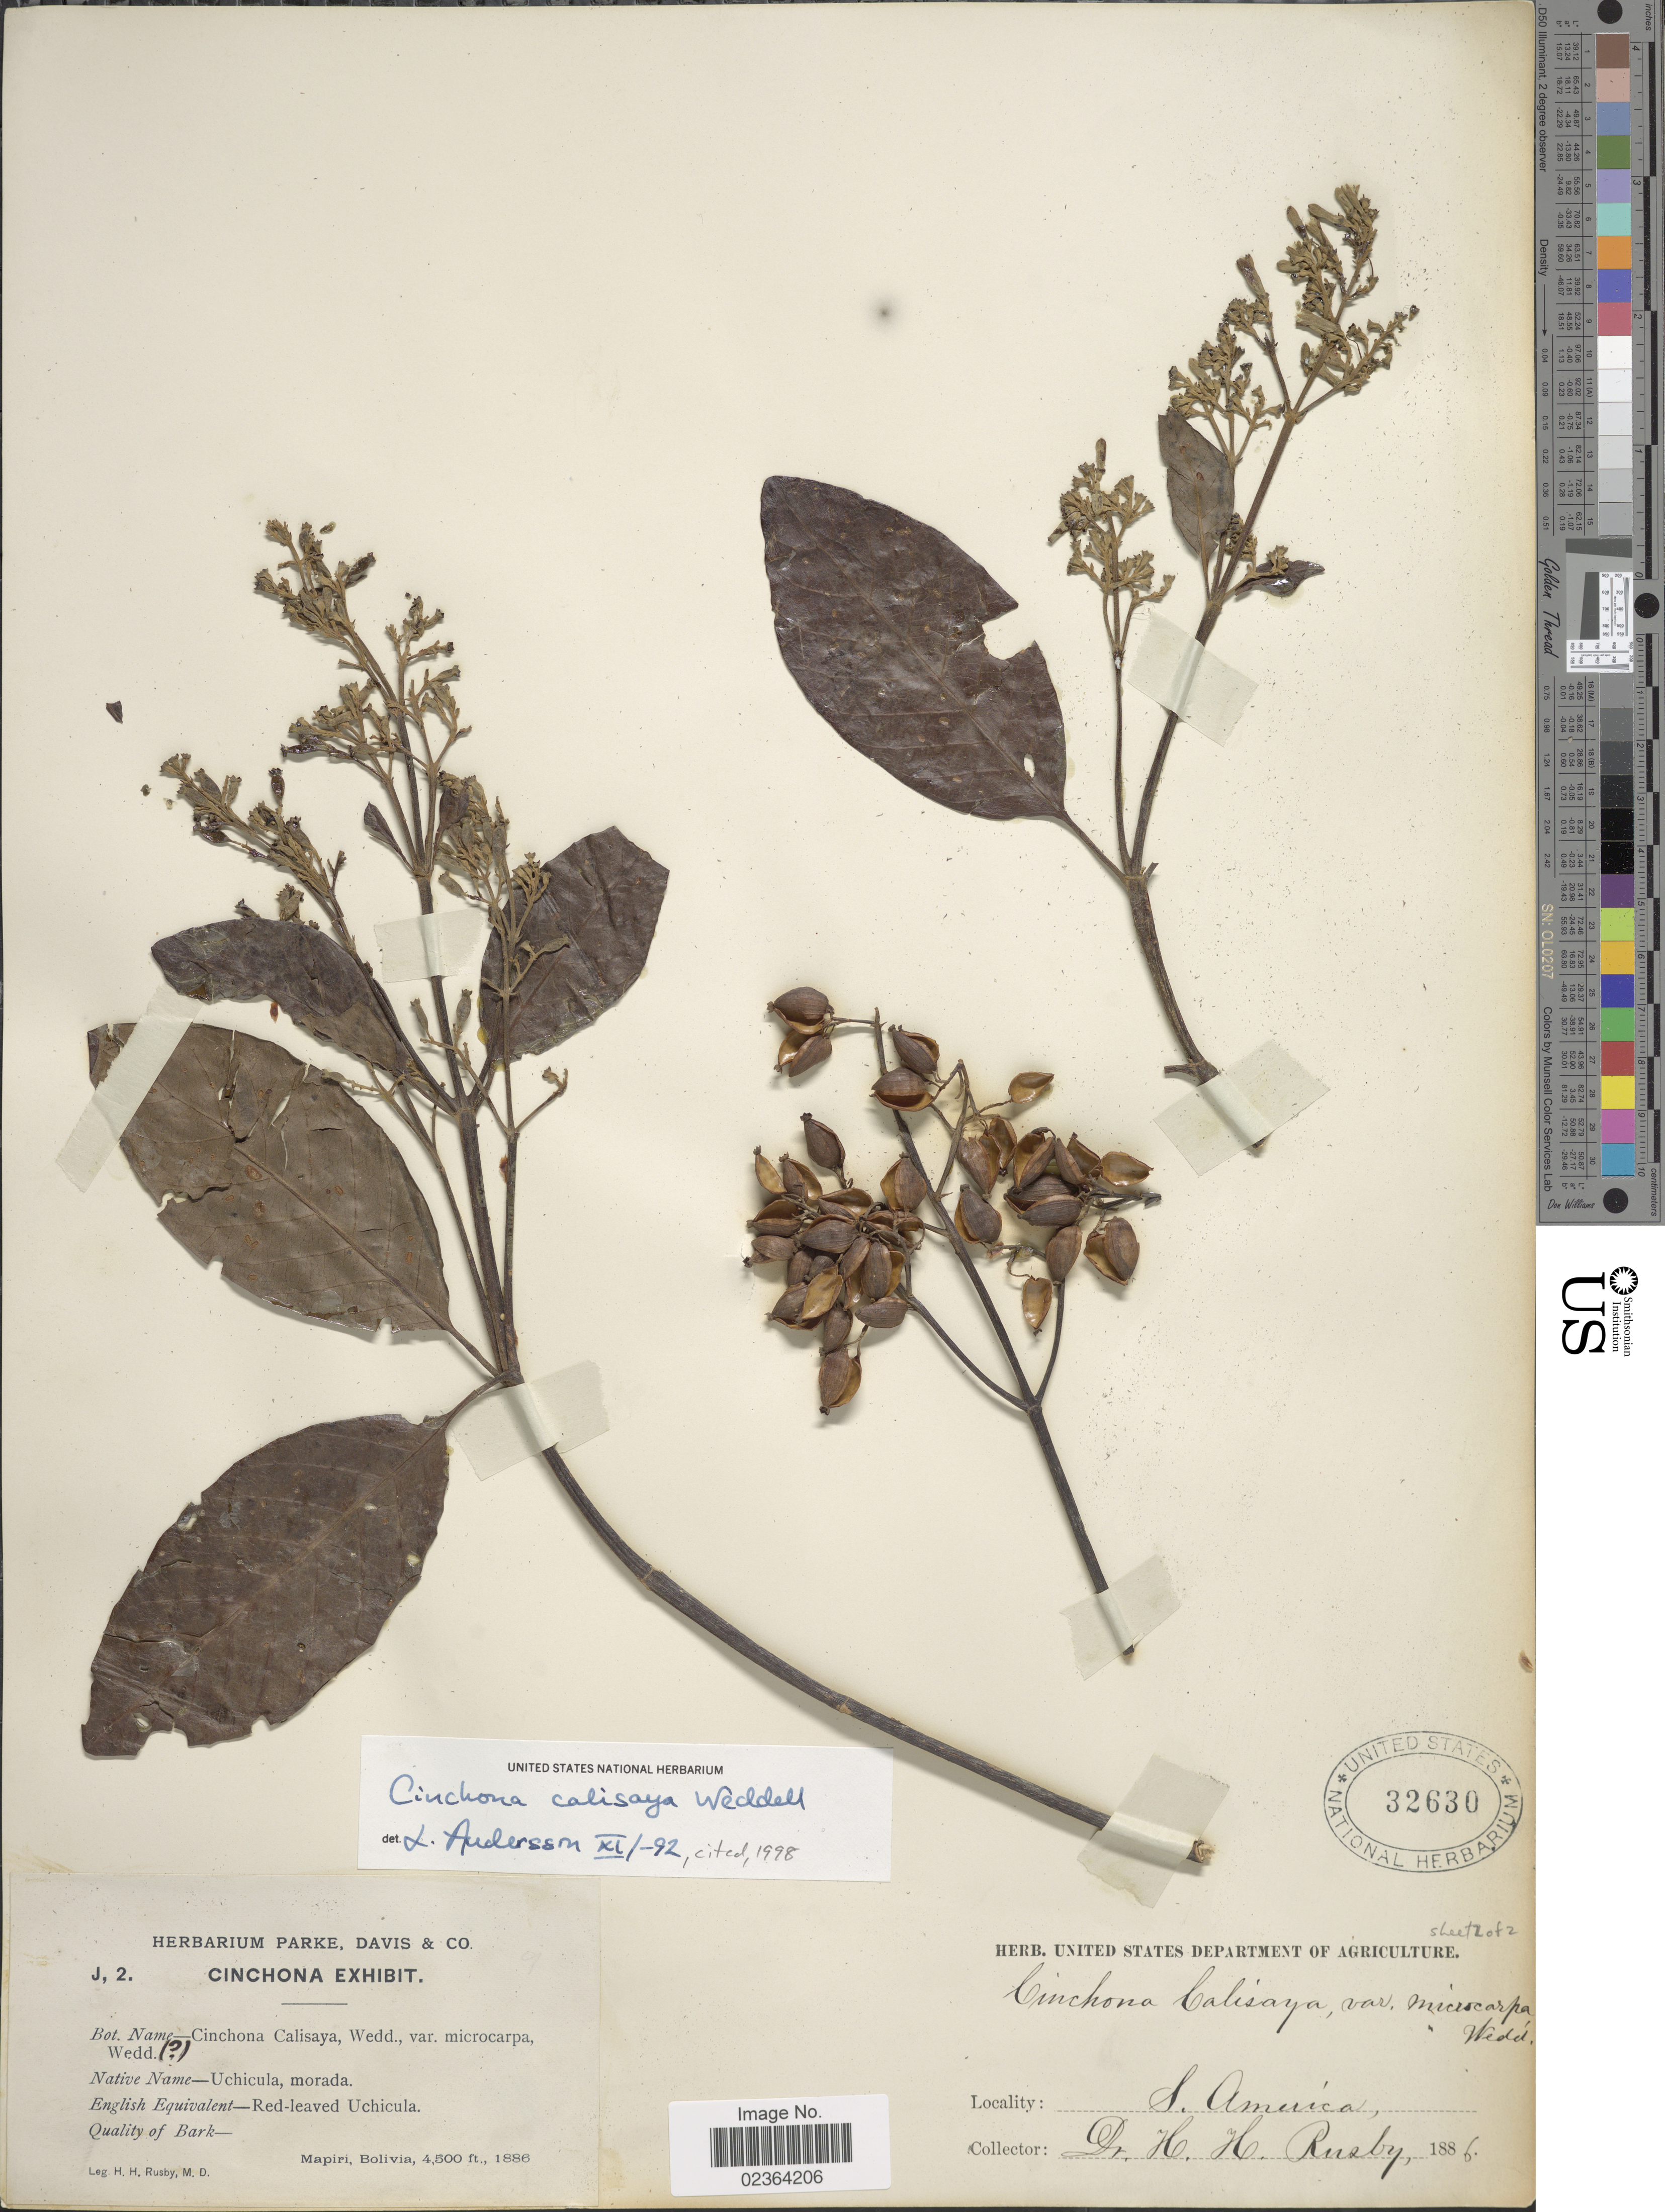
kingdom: Plantae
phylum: Tracheophyta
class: Magnoliopsida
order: Gentianales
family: Rubiaceae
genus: Cinchona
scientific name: Cinchona calisaya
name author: Wedd.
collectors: H. H. Rusby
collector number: J, 2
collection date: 1886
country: Bolivia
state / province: La Páz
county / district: Larecaja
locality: Mapiri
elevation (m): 1372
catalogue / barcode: US 32630